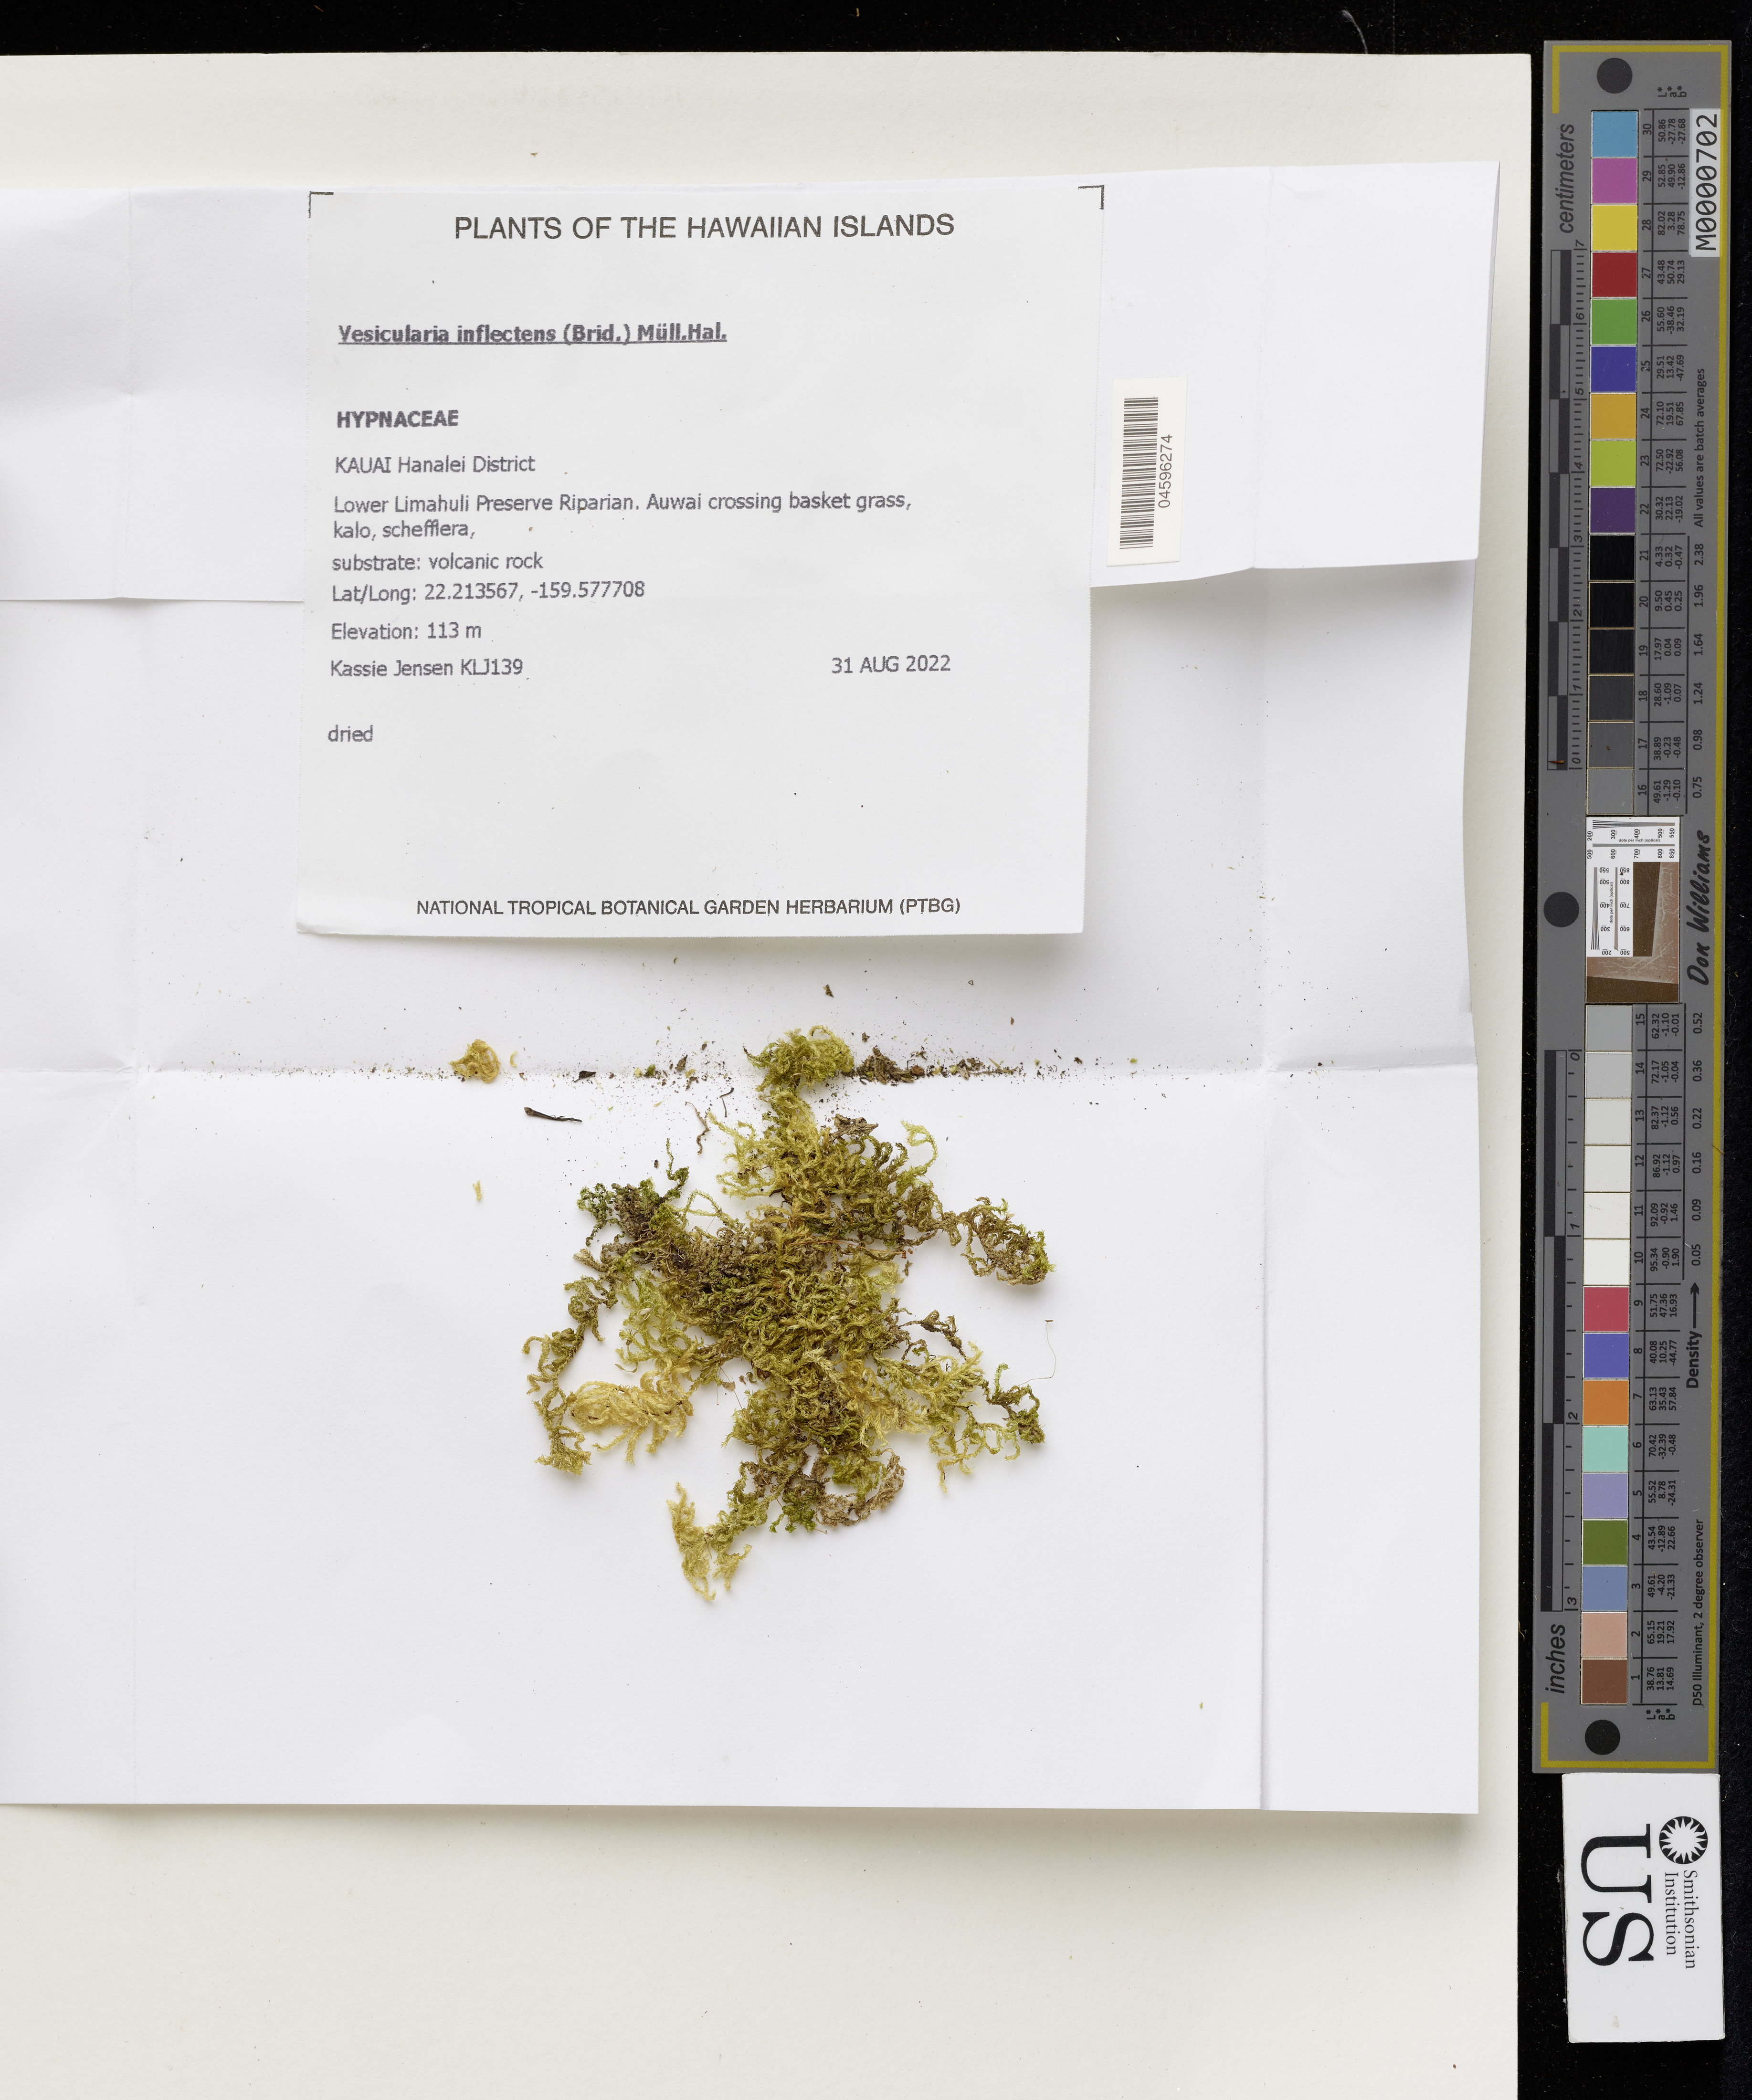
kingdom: Plantae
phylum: Bryophyta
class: Bryopsida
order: Hypnales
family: Hypnaceae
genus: Vesicularia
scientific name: Vesicularia inflectens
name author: (Brid.) Müll. Hal.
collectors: K. Jensen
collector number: KLJ139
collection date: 2022-08-31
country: United States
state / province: Hawaii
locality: Kauai Hanalei Disctrict. Lower Limahuli Preserve Riparian. Auwai crossing basket grass, kalo, schefflera.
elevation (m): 113